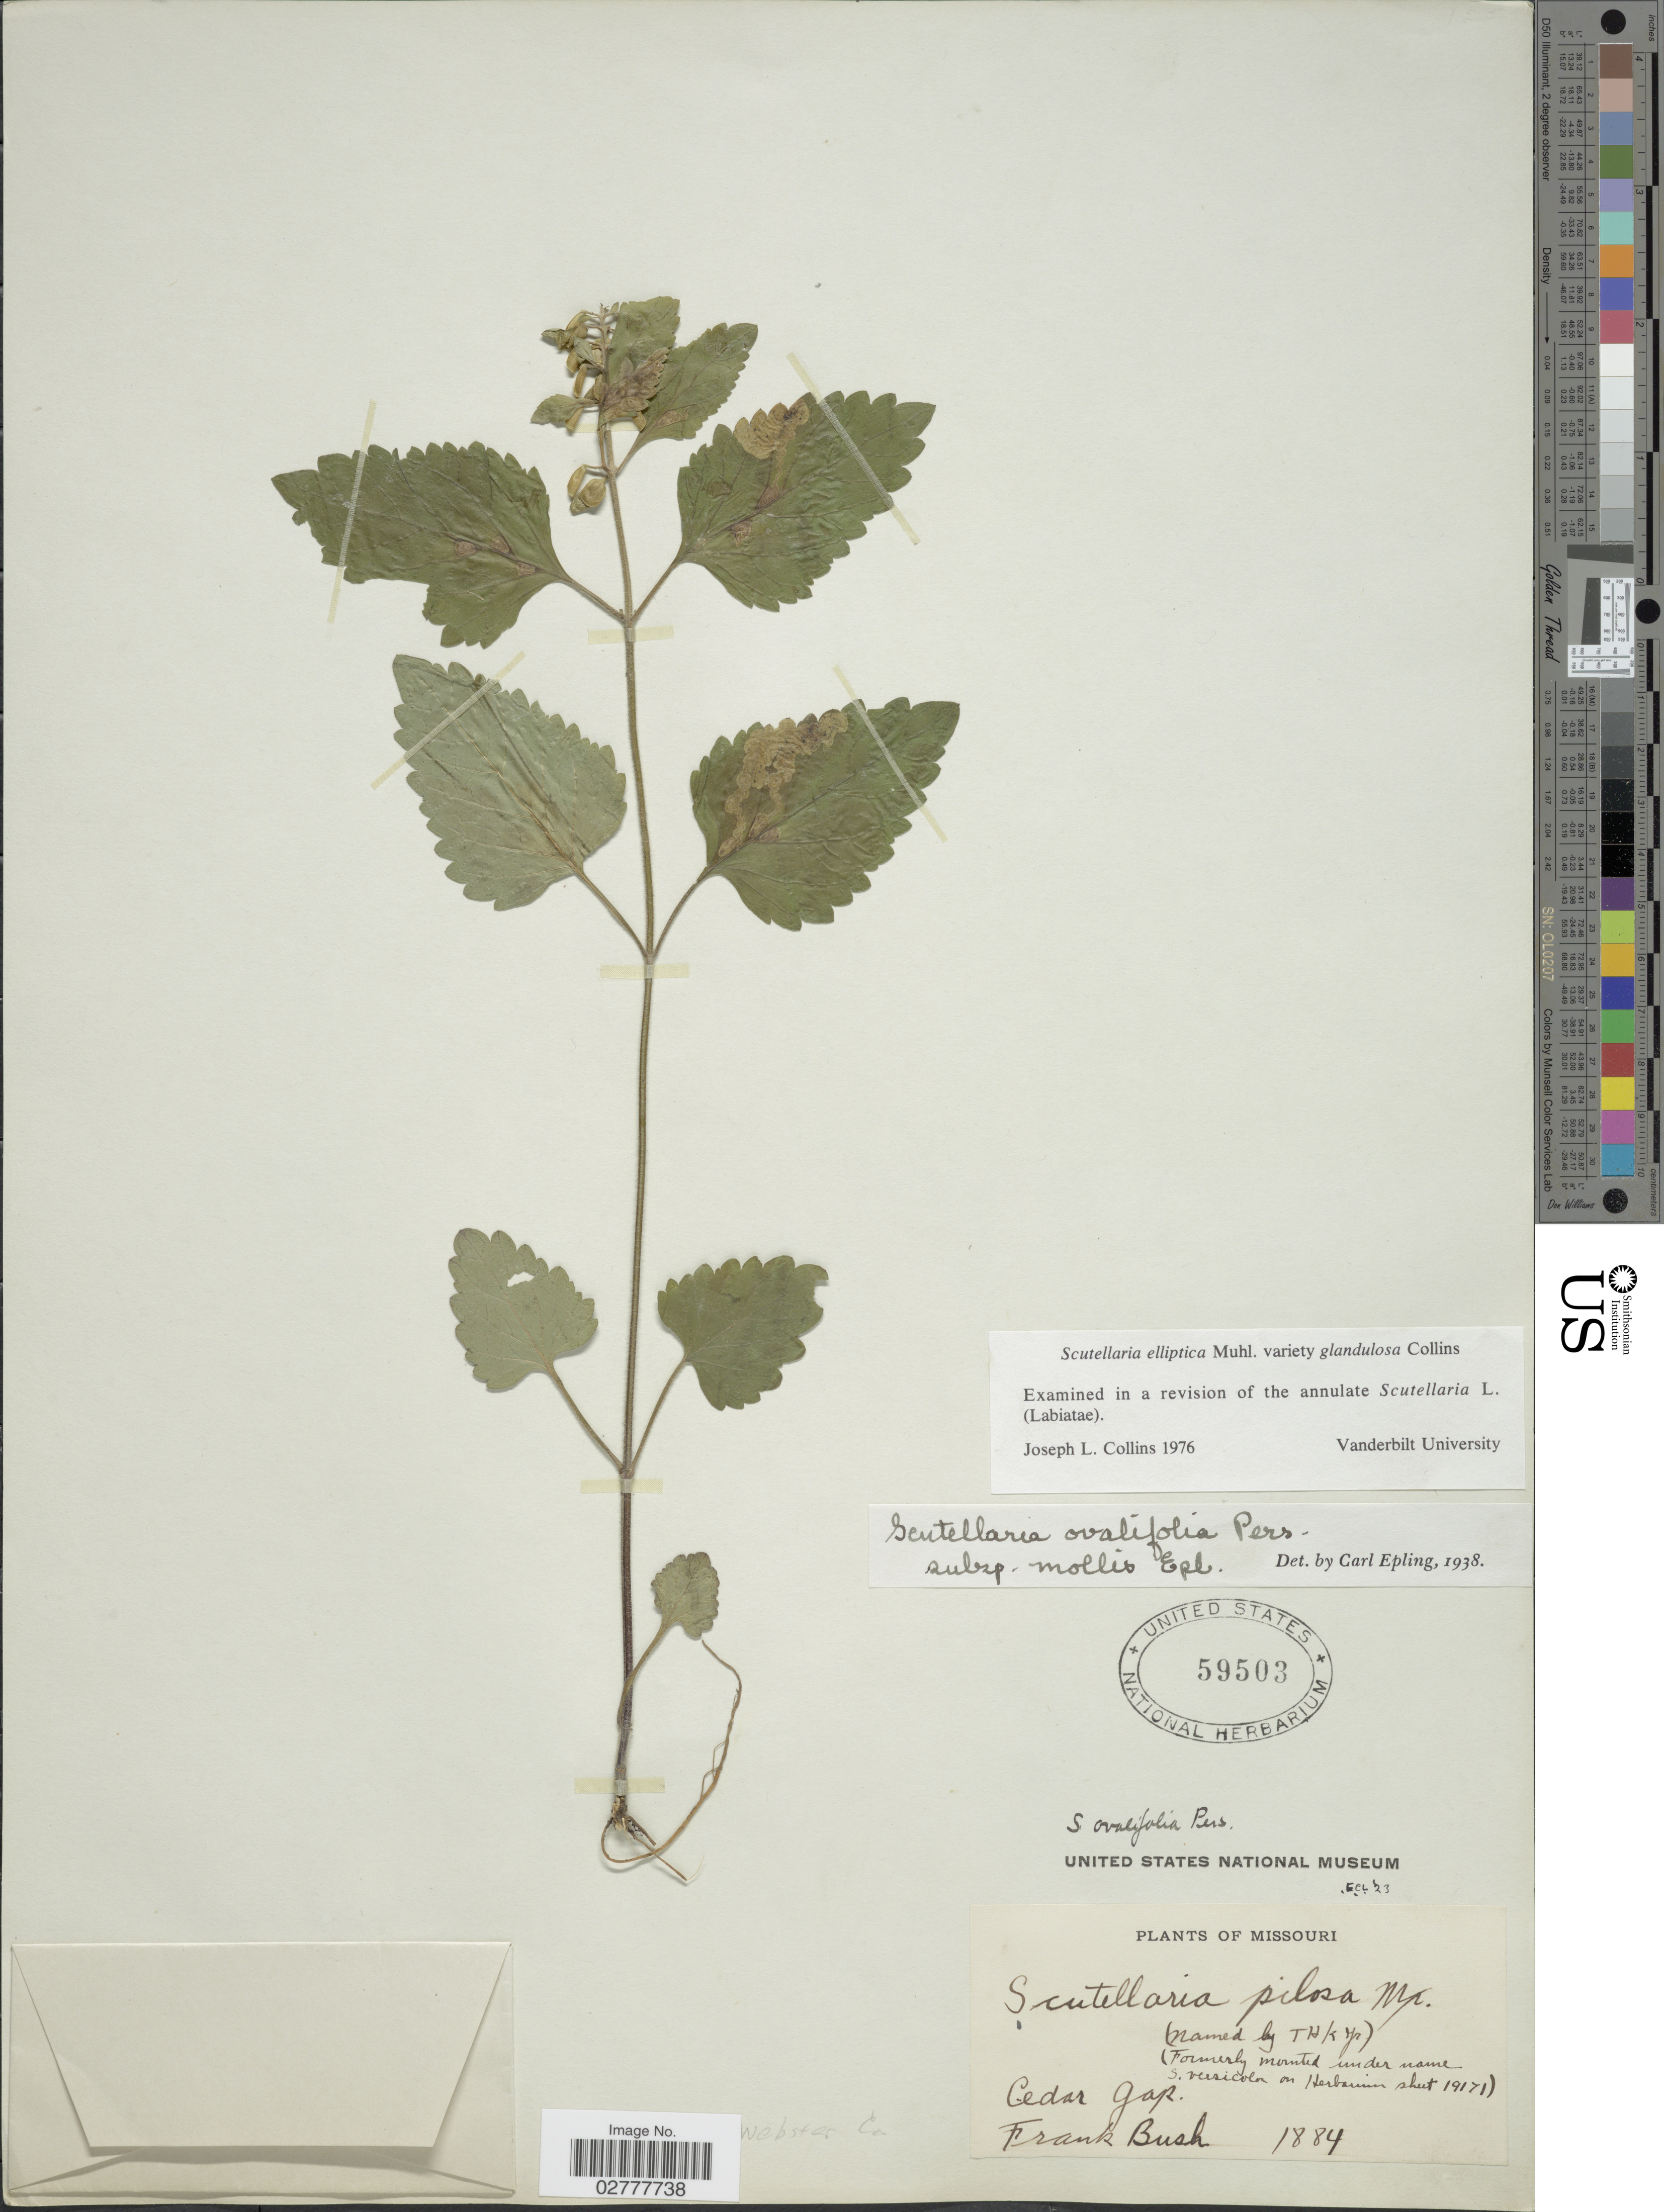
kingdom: Plantae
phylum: Tracheophyta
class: Magnoliopsida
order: Lamiales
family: Lamiaceae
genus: Scutellaria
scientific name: Scutellaria elliptica var. glandulosa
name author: J.L.Collins ex D.B. Poind.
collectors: F. Bush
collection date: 1884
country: United States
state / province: Missouri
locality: Cedar Gap. Webster Co.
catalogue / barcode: US 59503